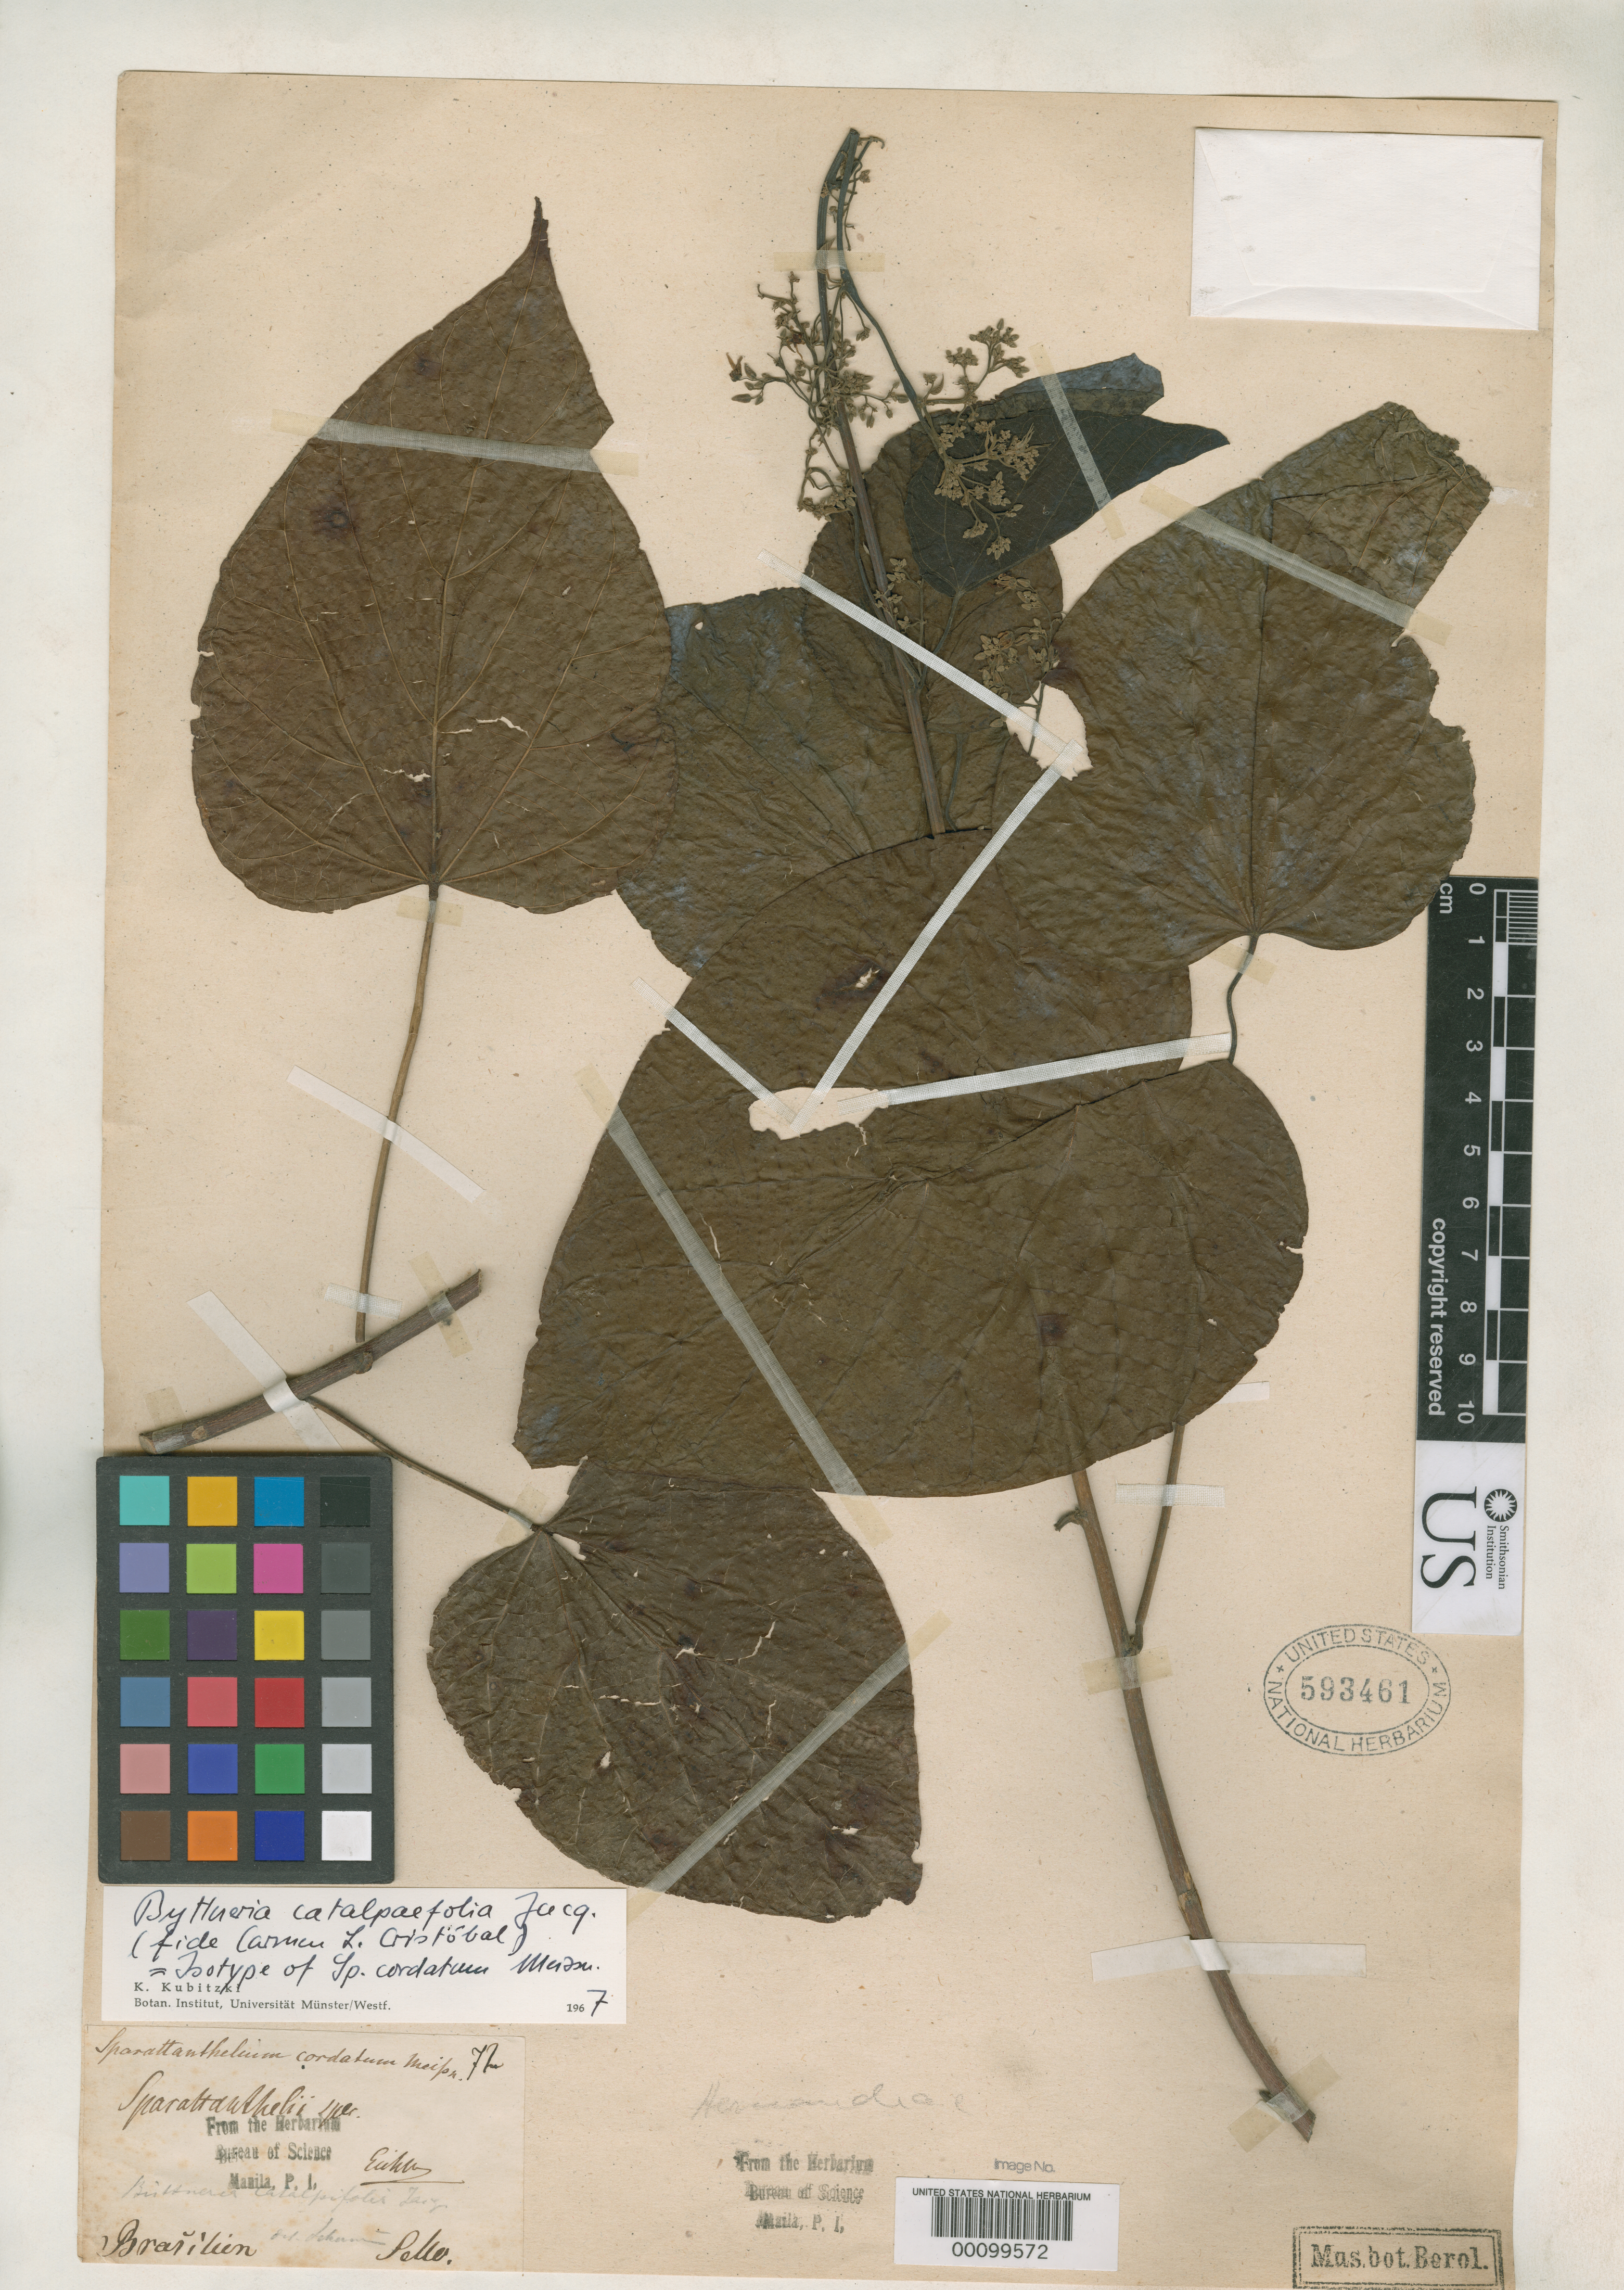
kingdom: Plantae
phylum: Tracheophyta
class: Magnoliopsida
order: Laurales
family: Hernandiaceae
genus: Sparattanthelium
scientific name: Sparattanthelium cordatum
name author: Meisn. in Mart.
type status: Isotype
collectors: F. Sellow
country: Brazil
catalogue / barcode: US 593461